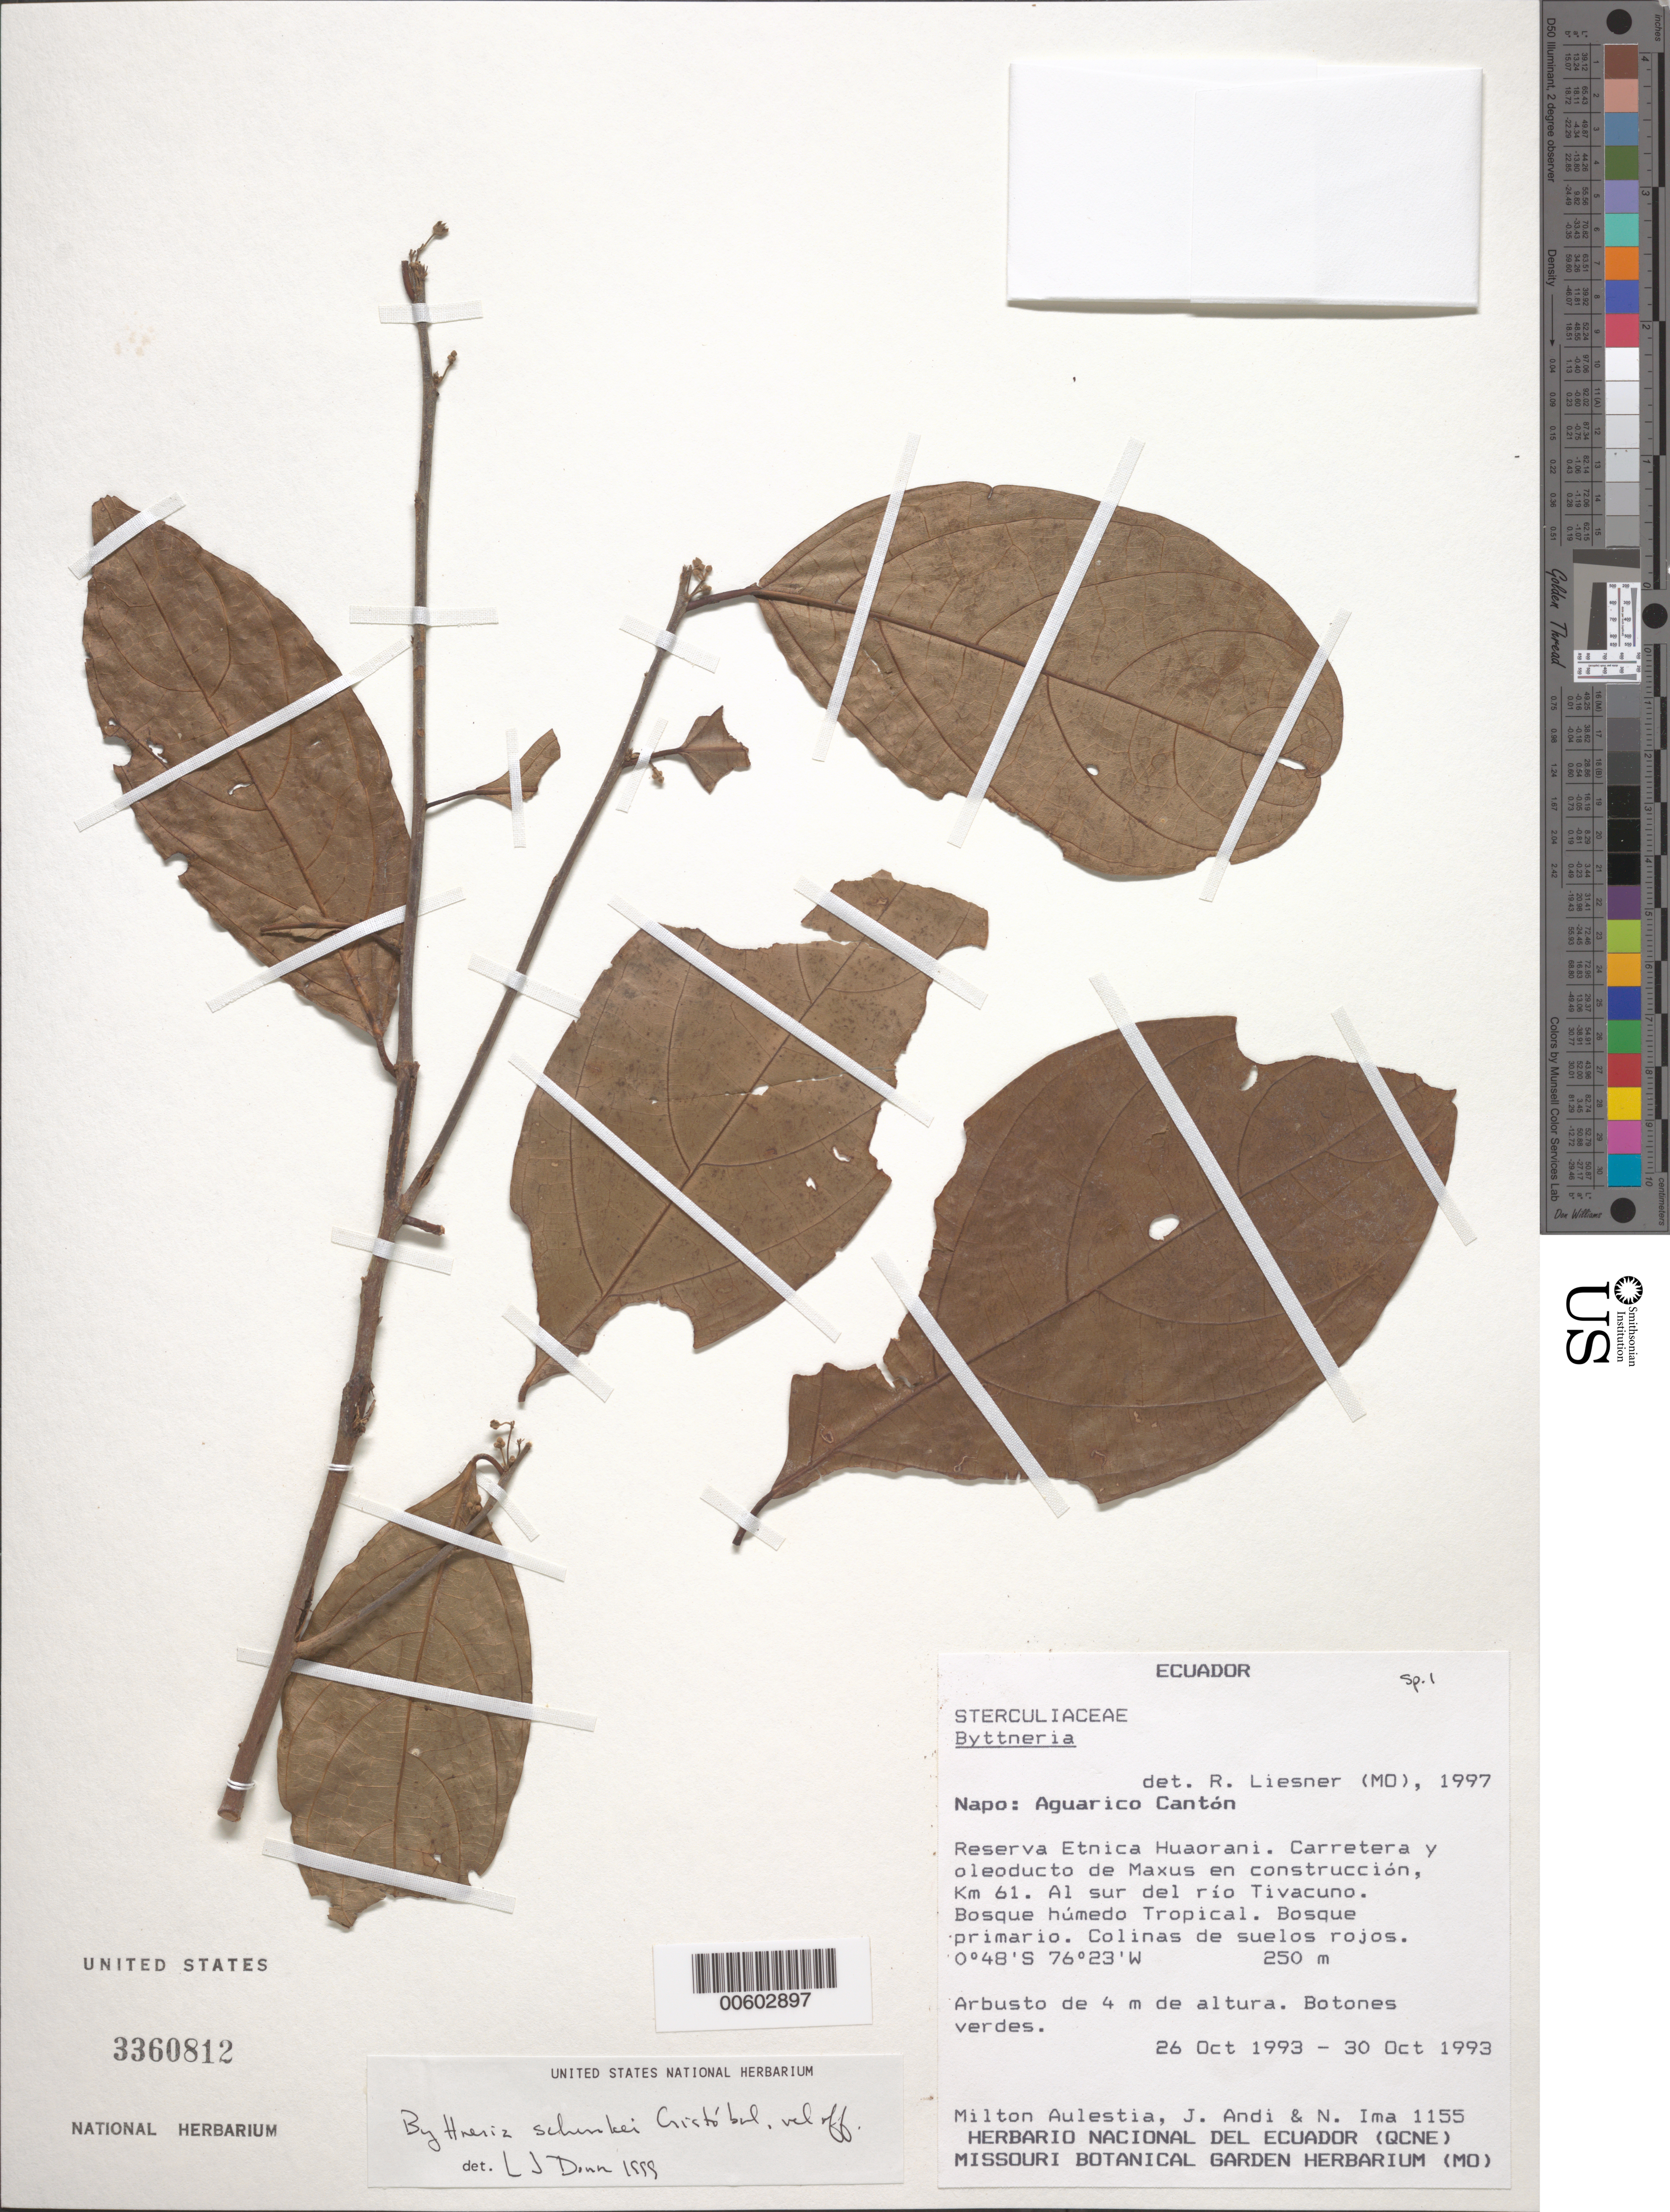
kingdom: Plantae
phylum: Tracheophyta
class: Magnoliopsida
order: Malvales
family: Malvaceae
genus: Byttneria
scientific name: Byttneria schunkei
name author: Cristóbal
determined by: Dorr, L. J., (BOT), Smithsonian Institution - National Museum of Natural History (UNITED STATES)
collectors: M. Aulestia, J. Andi & N. Ima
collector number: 1155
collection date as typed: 26 Oct 1993 to 30 Oct 1993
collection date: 1993-10-26/1993-10-30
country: Ecuador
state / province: Napo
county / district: Aguarico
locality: AguaRico Cantón. Reserva Etnica Huaorani, Carretera y oleoducto de Maxus en construcción, km 61. Al sur del Río Tivacuno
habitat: Bosque húmedo tropical, bosque primario, colinas de suelos rojos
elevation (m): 250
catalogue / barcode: US 3360812